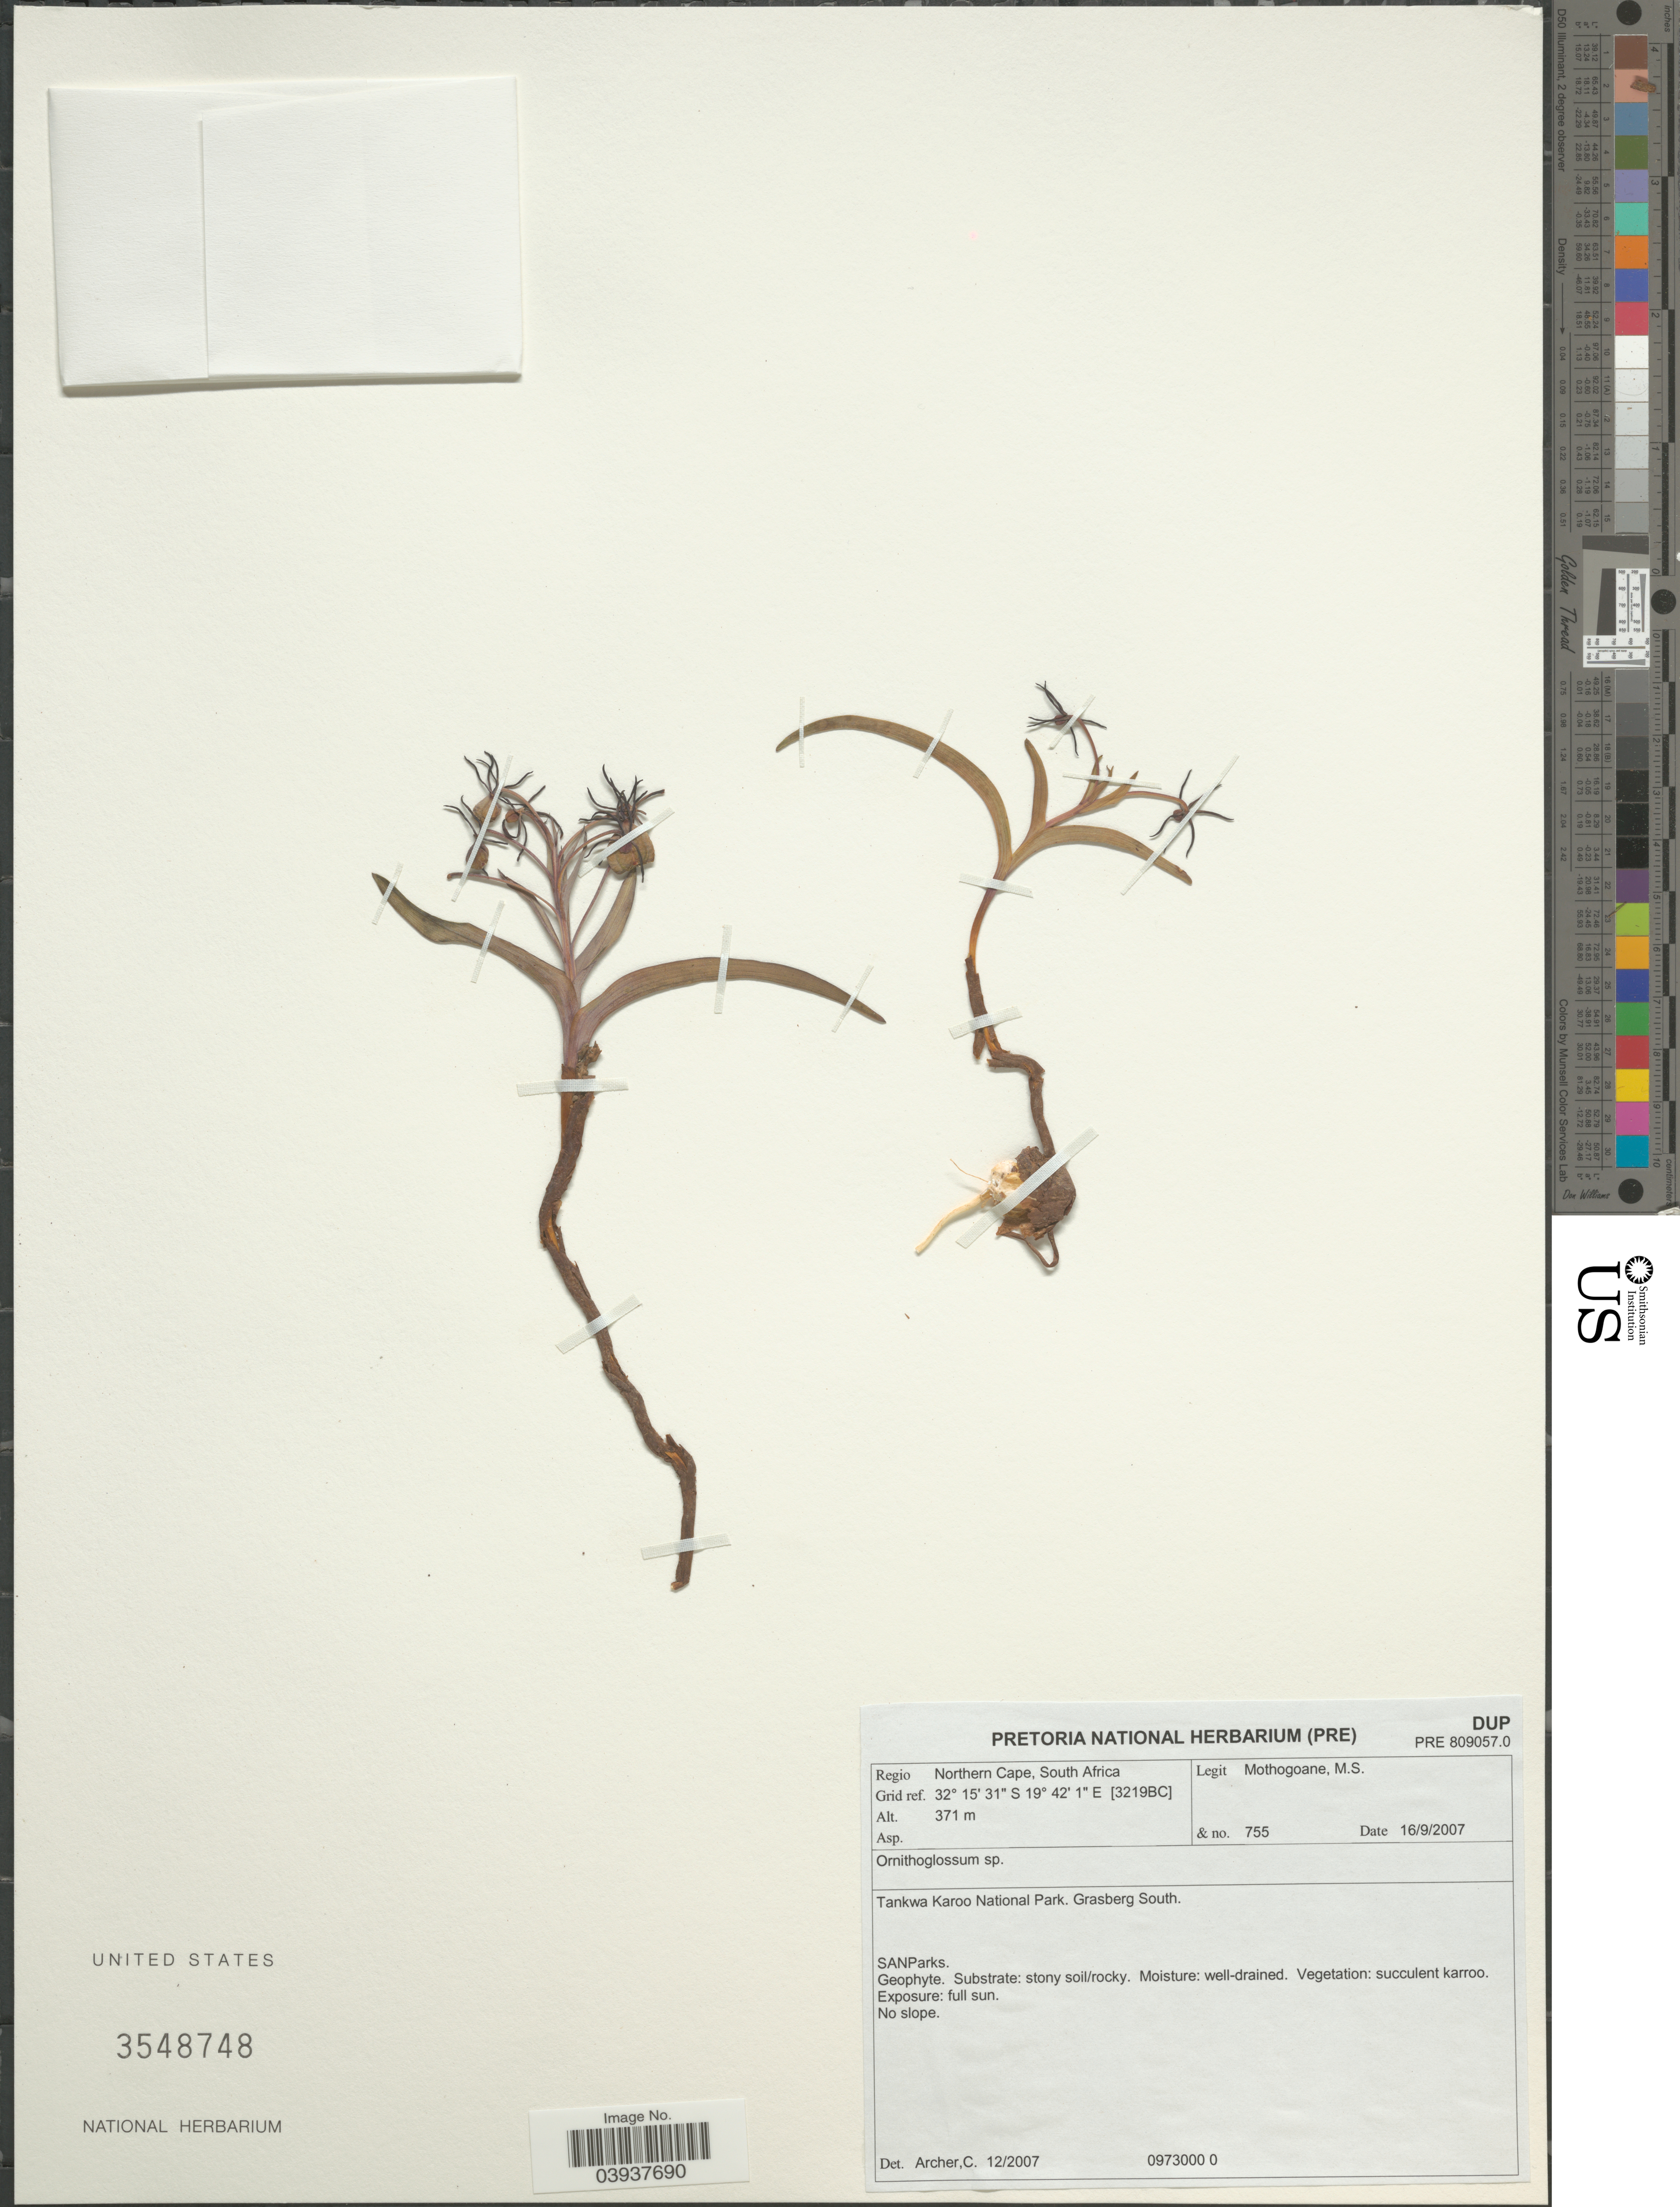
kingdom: Plantae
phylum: Tracheophyta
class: Liliopsida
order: Liliales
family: Colchicaceae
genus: Ornithoglossum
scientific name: Ornithoglossum sp.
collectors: M. Mothogoane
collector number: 755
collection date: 2007-09-16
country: South Africa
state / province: Northern Cape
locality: Regio Northern Cape. Grid ref. [3219BC]. Tankwa Karoo National Park. Grasberg South.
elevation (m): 371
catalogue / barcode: US 3548748